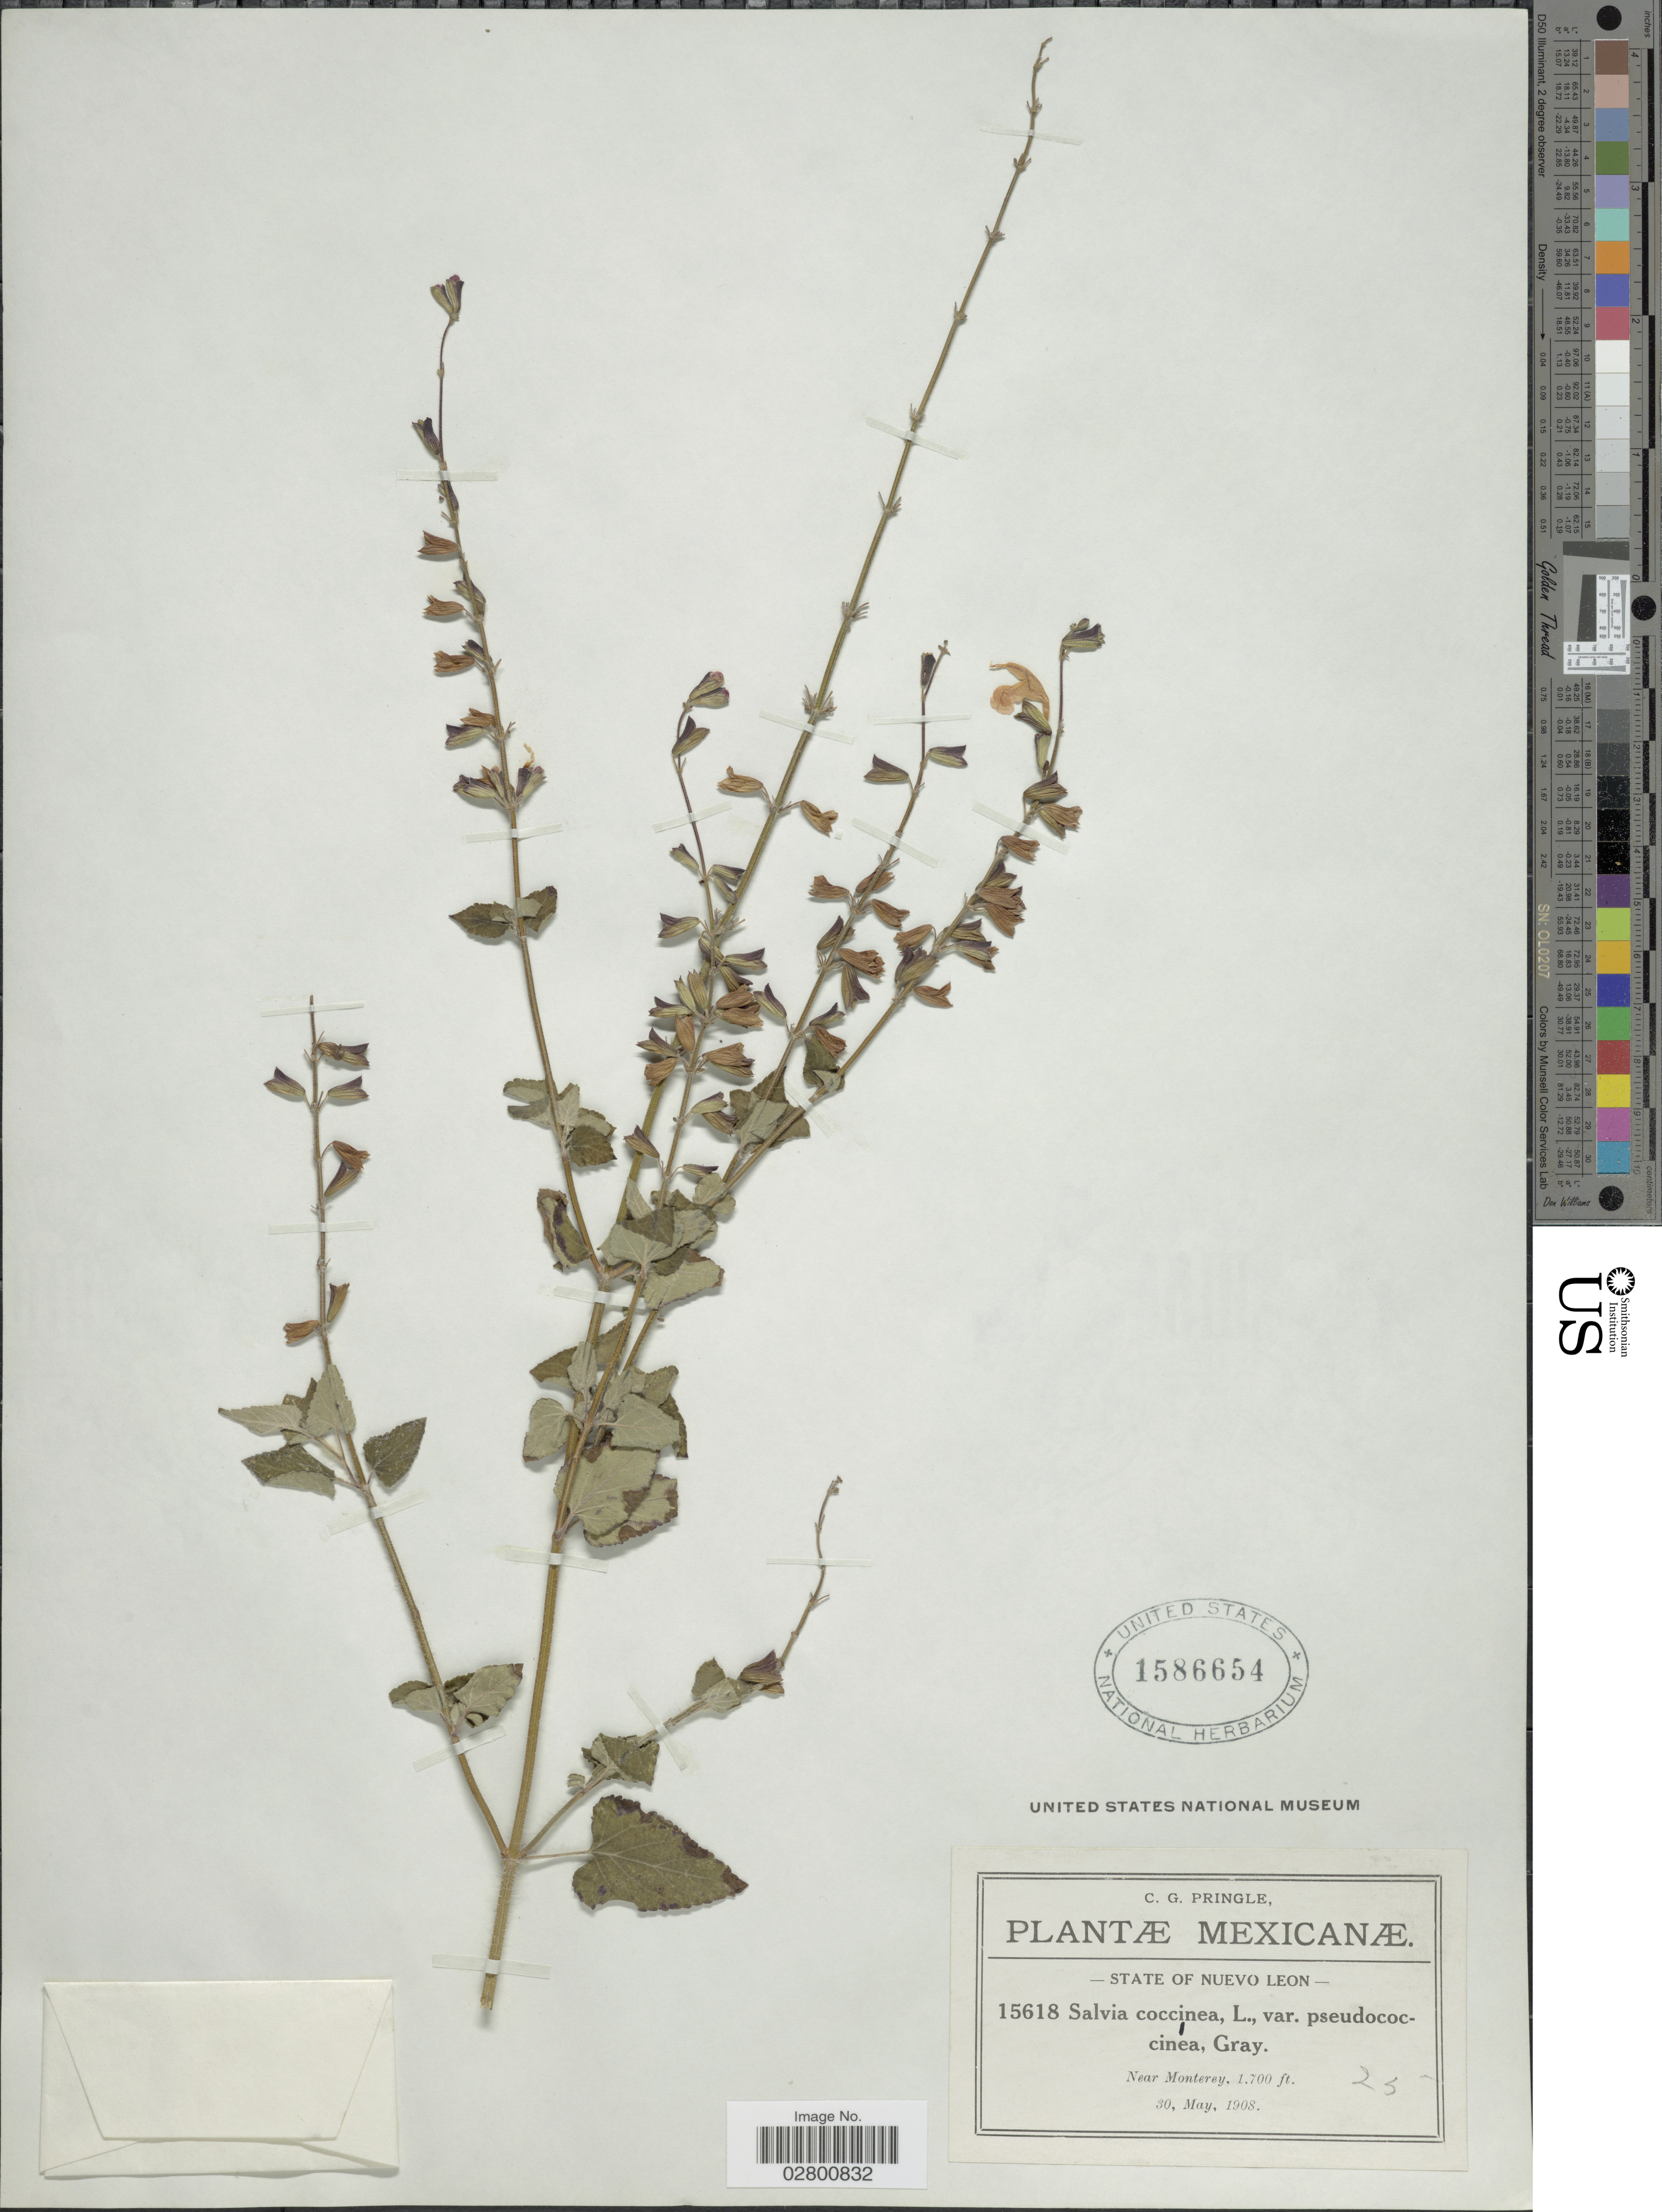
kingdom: Plantae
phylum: Tracheophyta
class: Magnoliopsida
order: Lamiales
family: Lamiaceae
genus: Salvia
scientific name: Salvia coccinea 'Naples Lavender'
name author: L. f. ex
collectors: C. G. Pringle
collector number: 15618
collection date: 1908-05-30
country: Mexico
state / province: Nuevo León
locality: Near Monterey.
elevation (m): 518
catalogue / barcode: US 1586654